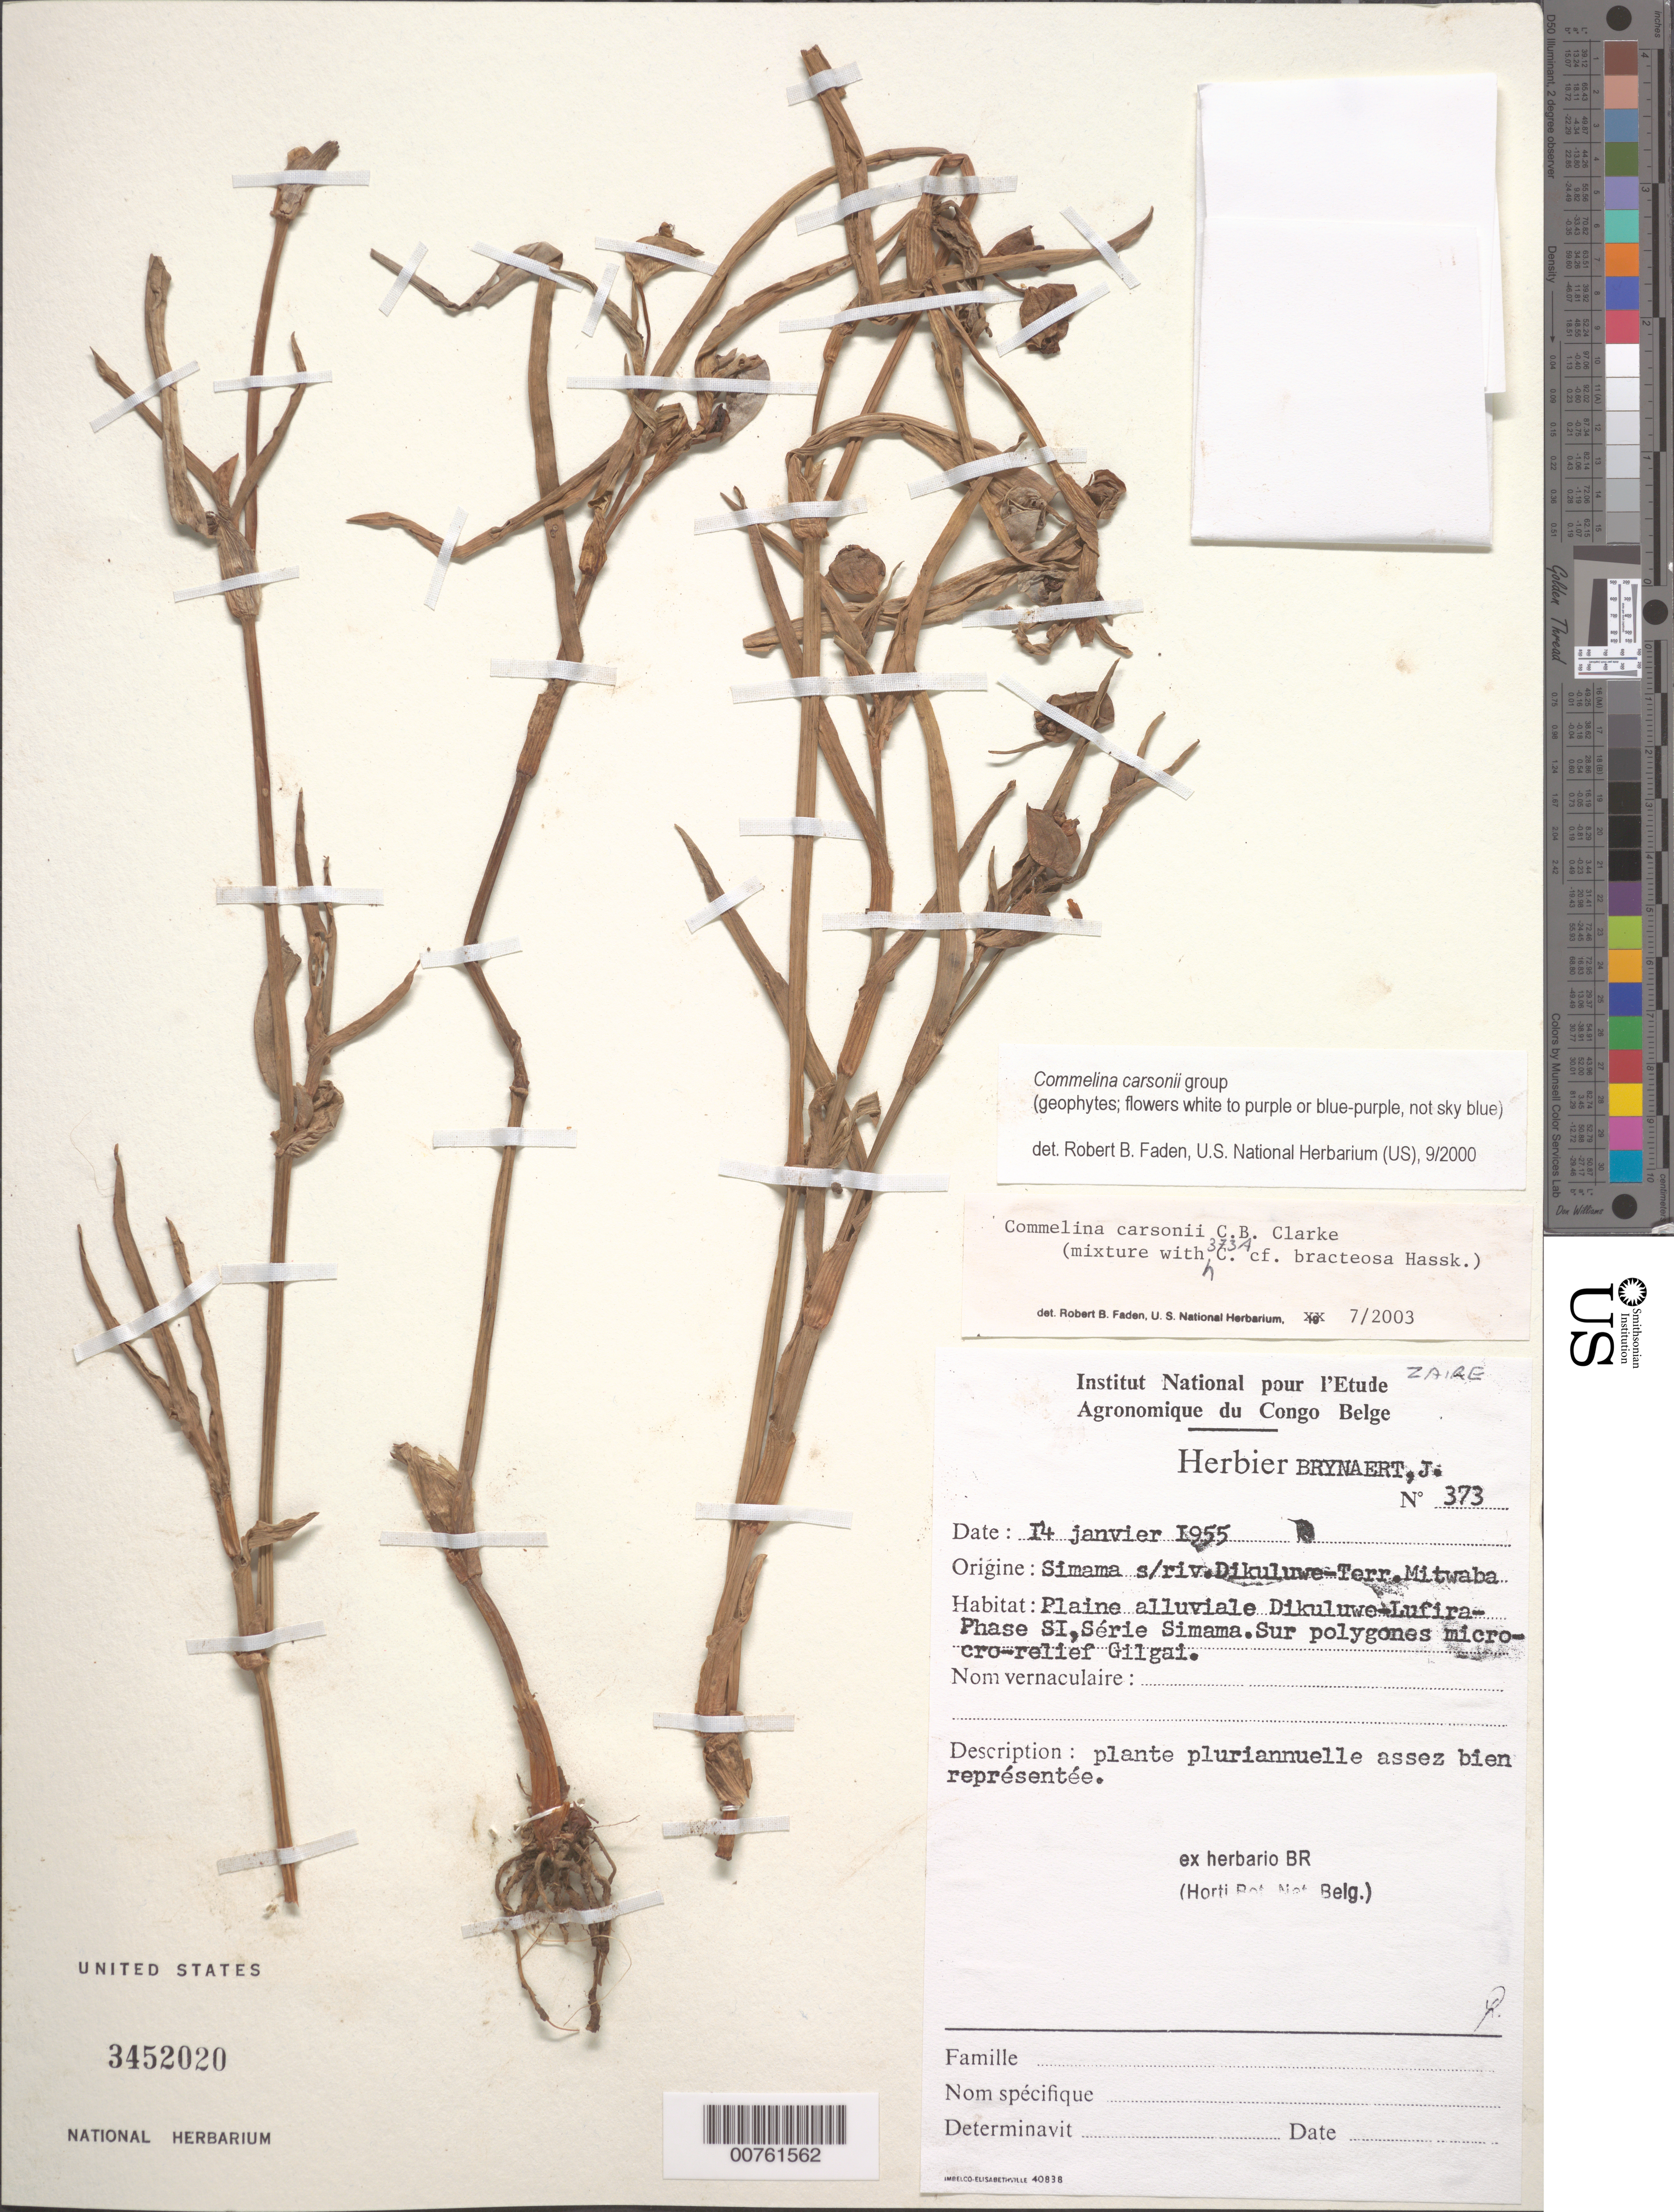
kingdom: Plantae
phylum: Tracheophyta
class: Liliopsida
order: Commelinales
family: Commelinaceae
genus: Commelina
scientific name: Commelina carsonii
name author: C.B. Clarke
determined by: Faden, Robert B., (US), Smithsonian Institution - National Museum of Natural History (UNITED STATES)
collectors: J. Brynaert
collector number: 373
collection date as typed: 14 Jan 1955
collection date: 1955-01-14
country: Congo, Democratic Republic of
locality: Simama Div. Dikuluwe-Terr. Mitwaba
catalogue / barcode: US 3452020